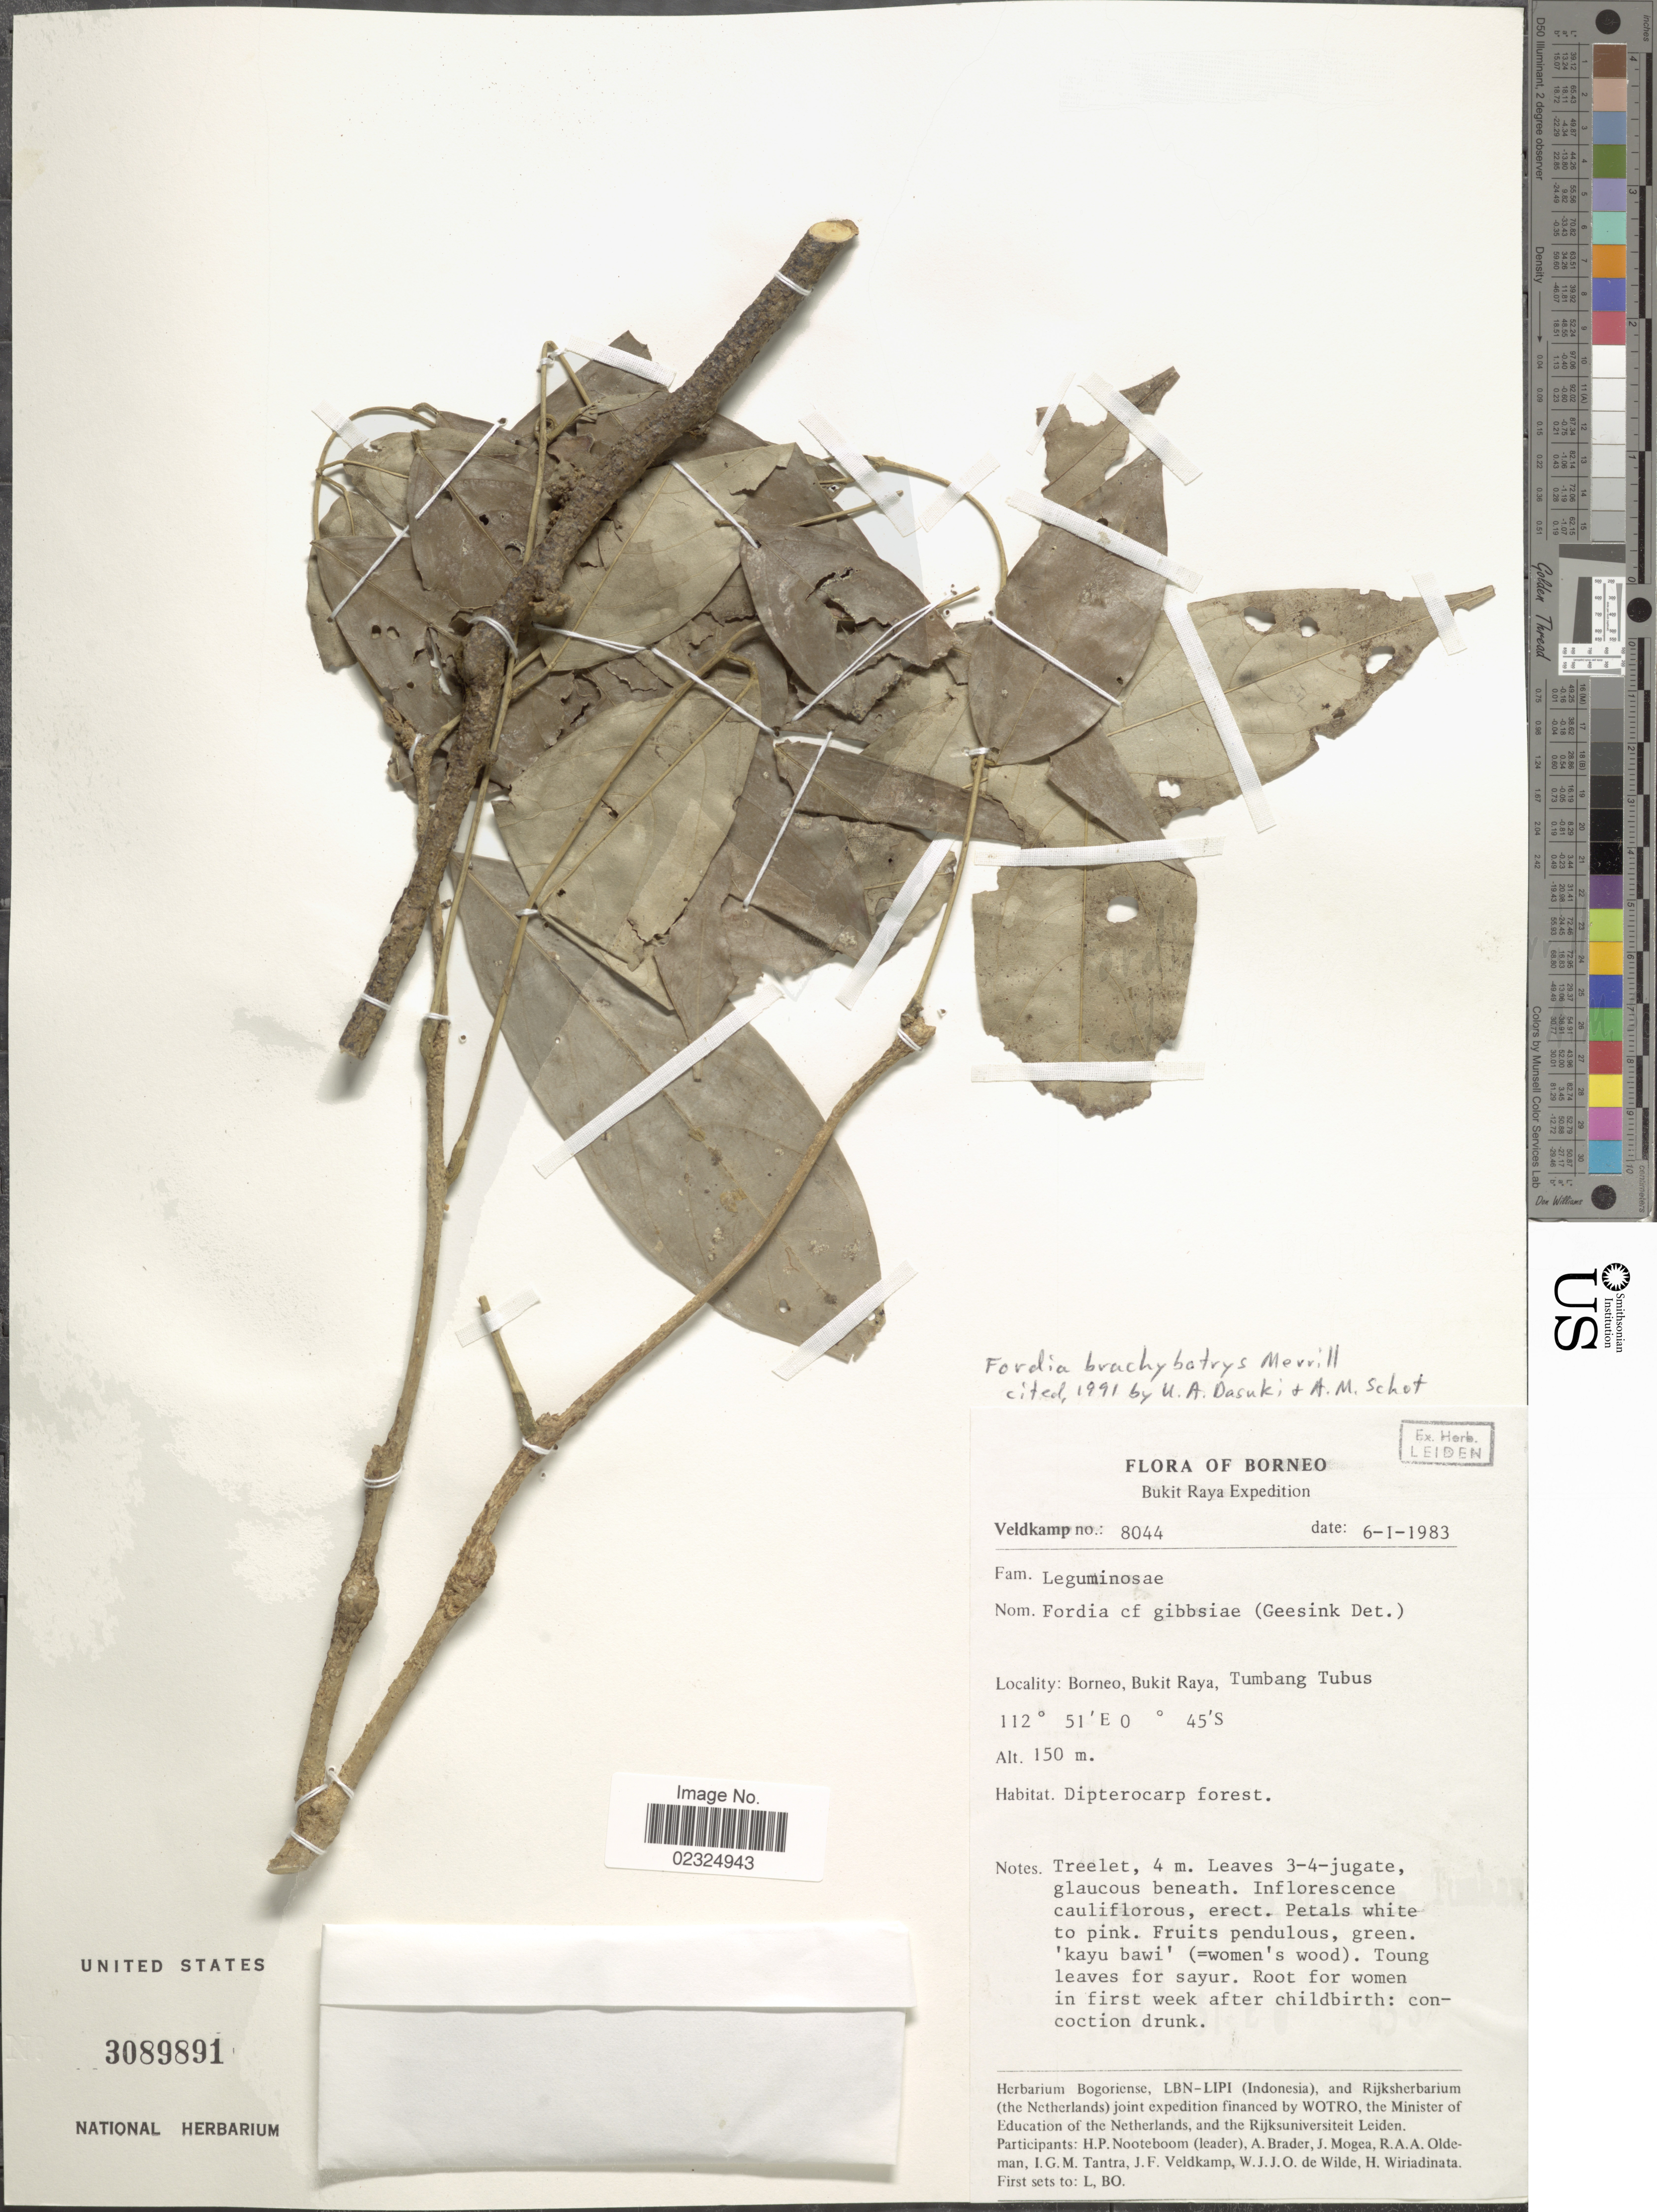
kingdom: Plantae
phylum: Tracheophyta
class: Magnoliopsida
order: Fabales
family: Fabaceae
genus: Fordia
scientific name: Fordia brachybotrys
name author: Merr.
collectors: J. F. Veldkamp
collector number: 8044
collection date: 1983-01-06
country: Indonesia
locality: Borneo, Bukit Rayam Tumbang Tubus.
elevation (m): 150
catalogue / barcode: US 3089891